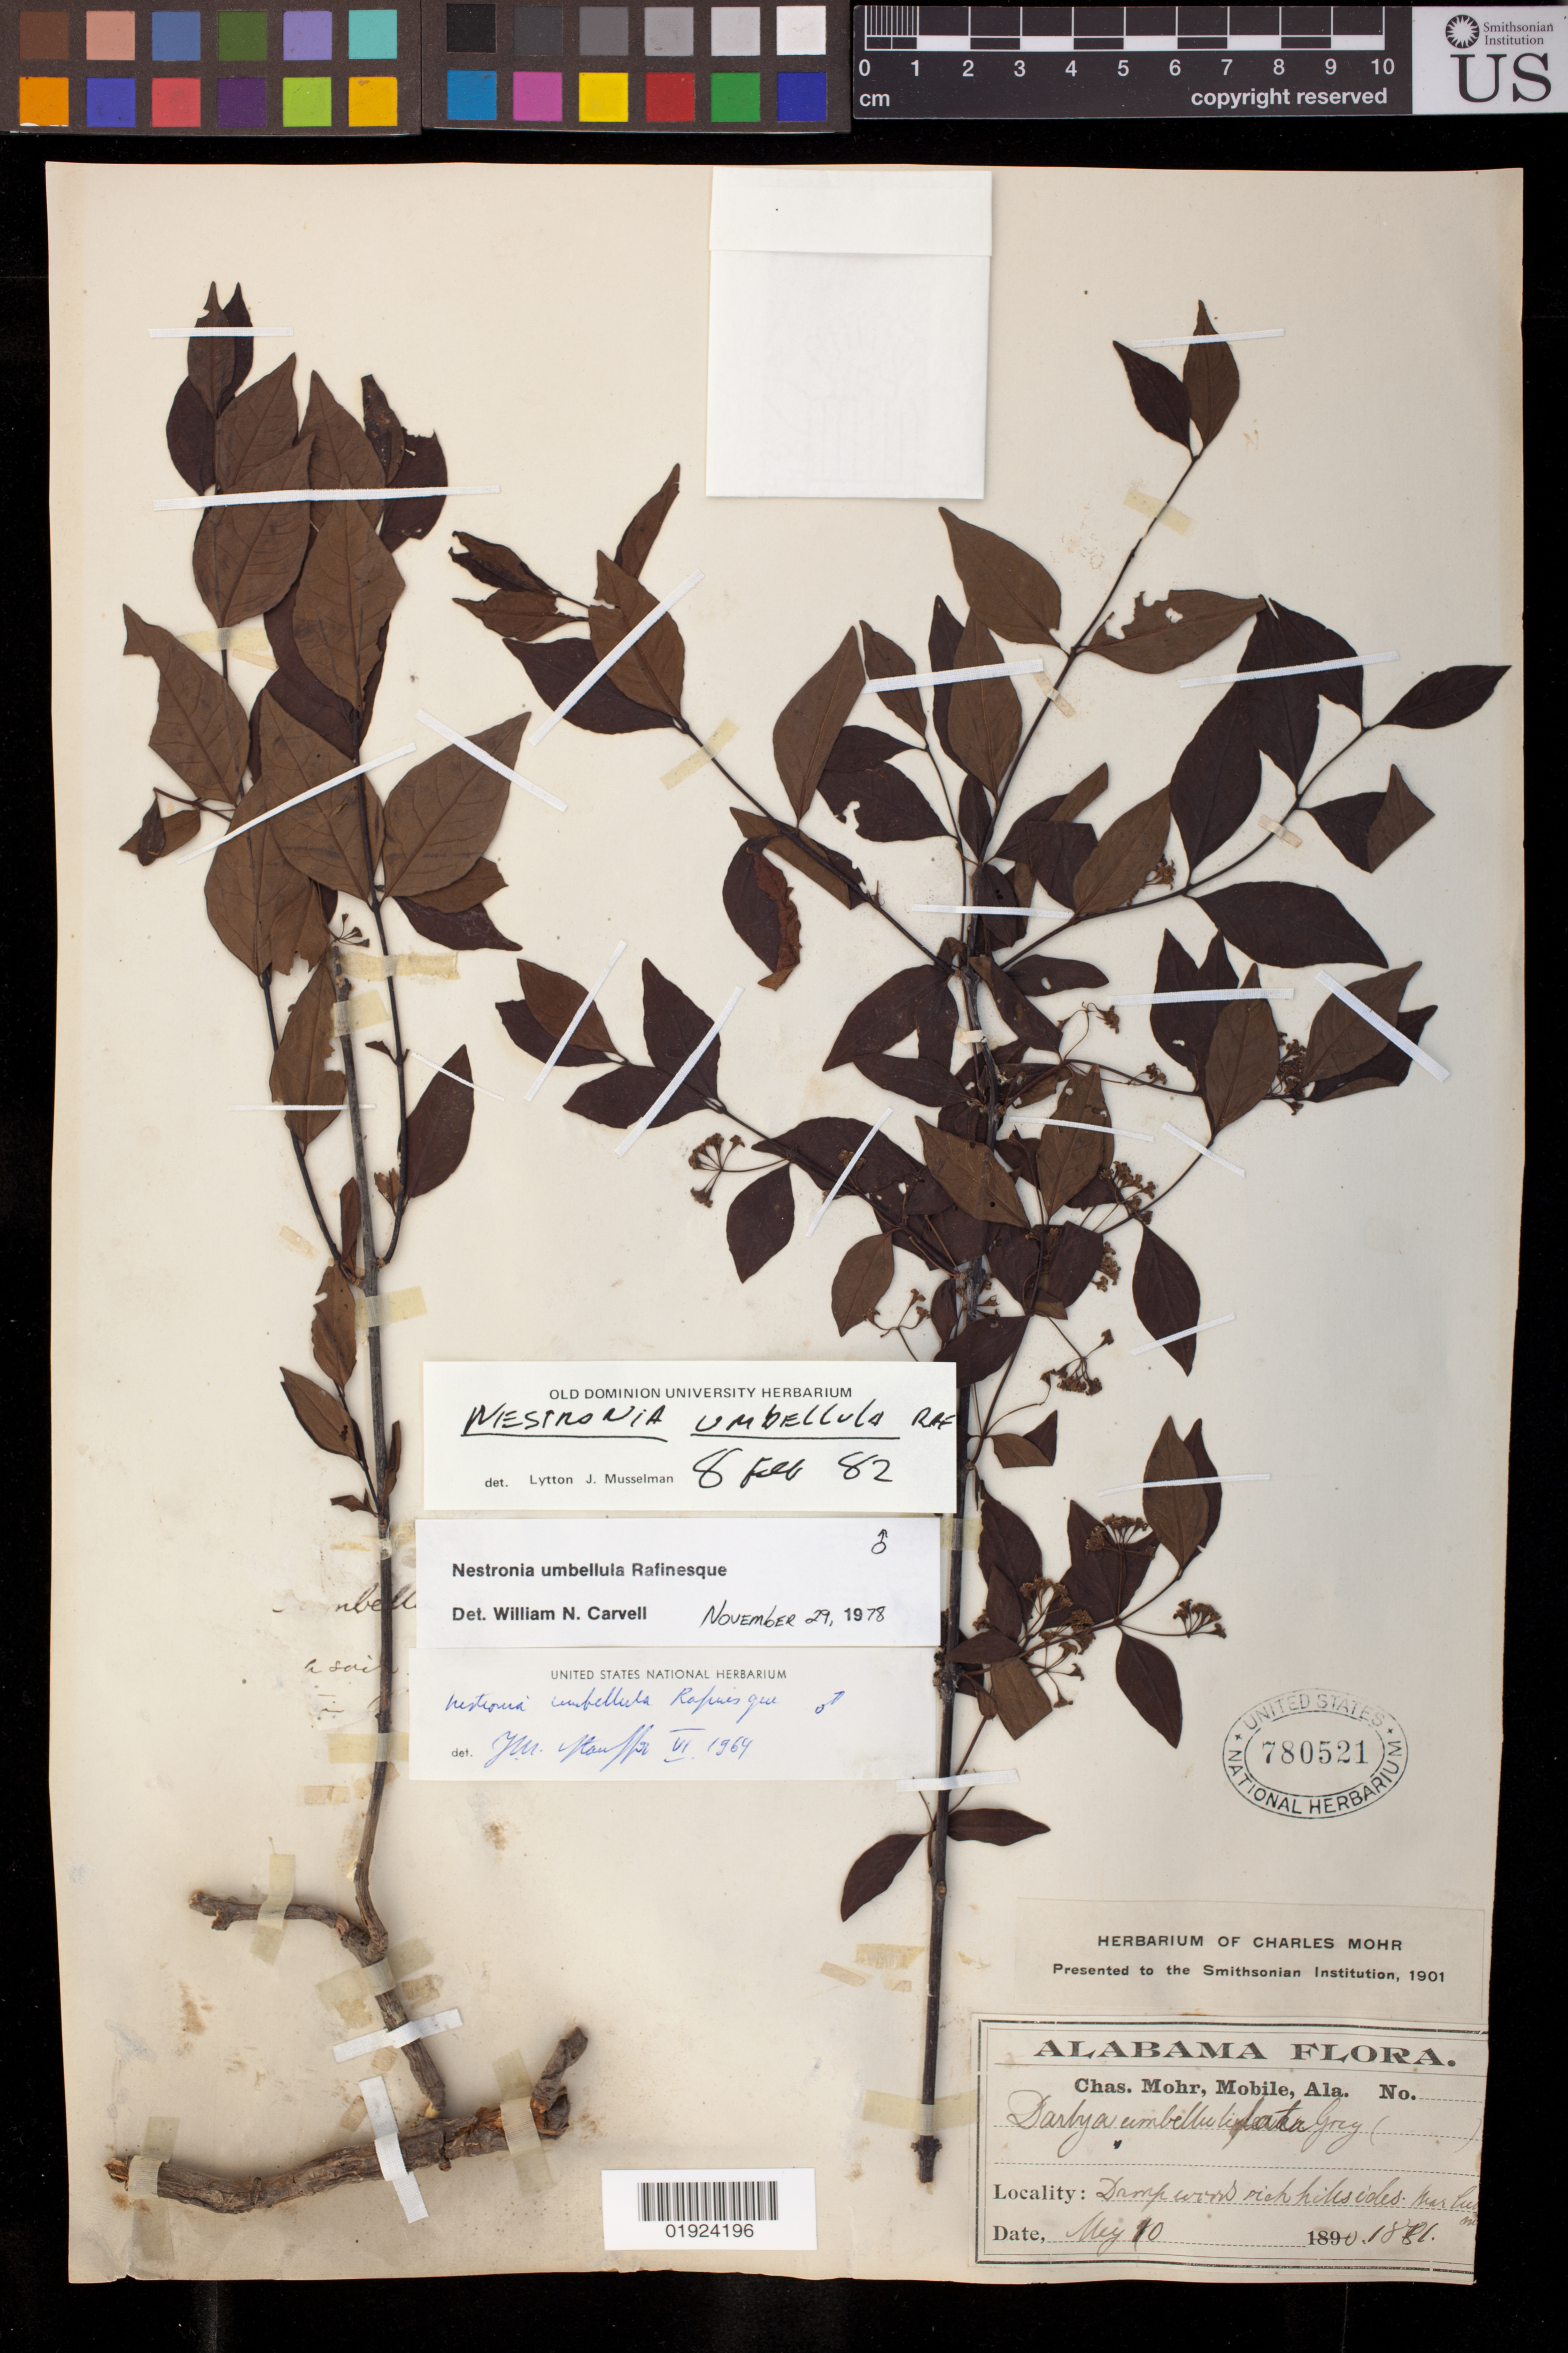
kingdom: Plantae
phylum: Tracheophyta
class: Magnoliopsida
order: Santalales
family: Santalaceae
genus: Nestronia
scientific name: Nestronia umbellula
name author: Raf.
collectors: C. T. Mohr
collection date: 1881-05-10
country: United States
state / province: Alabama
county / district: Cullman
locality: Near Cullman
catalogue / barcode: US 780521